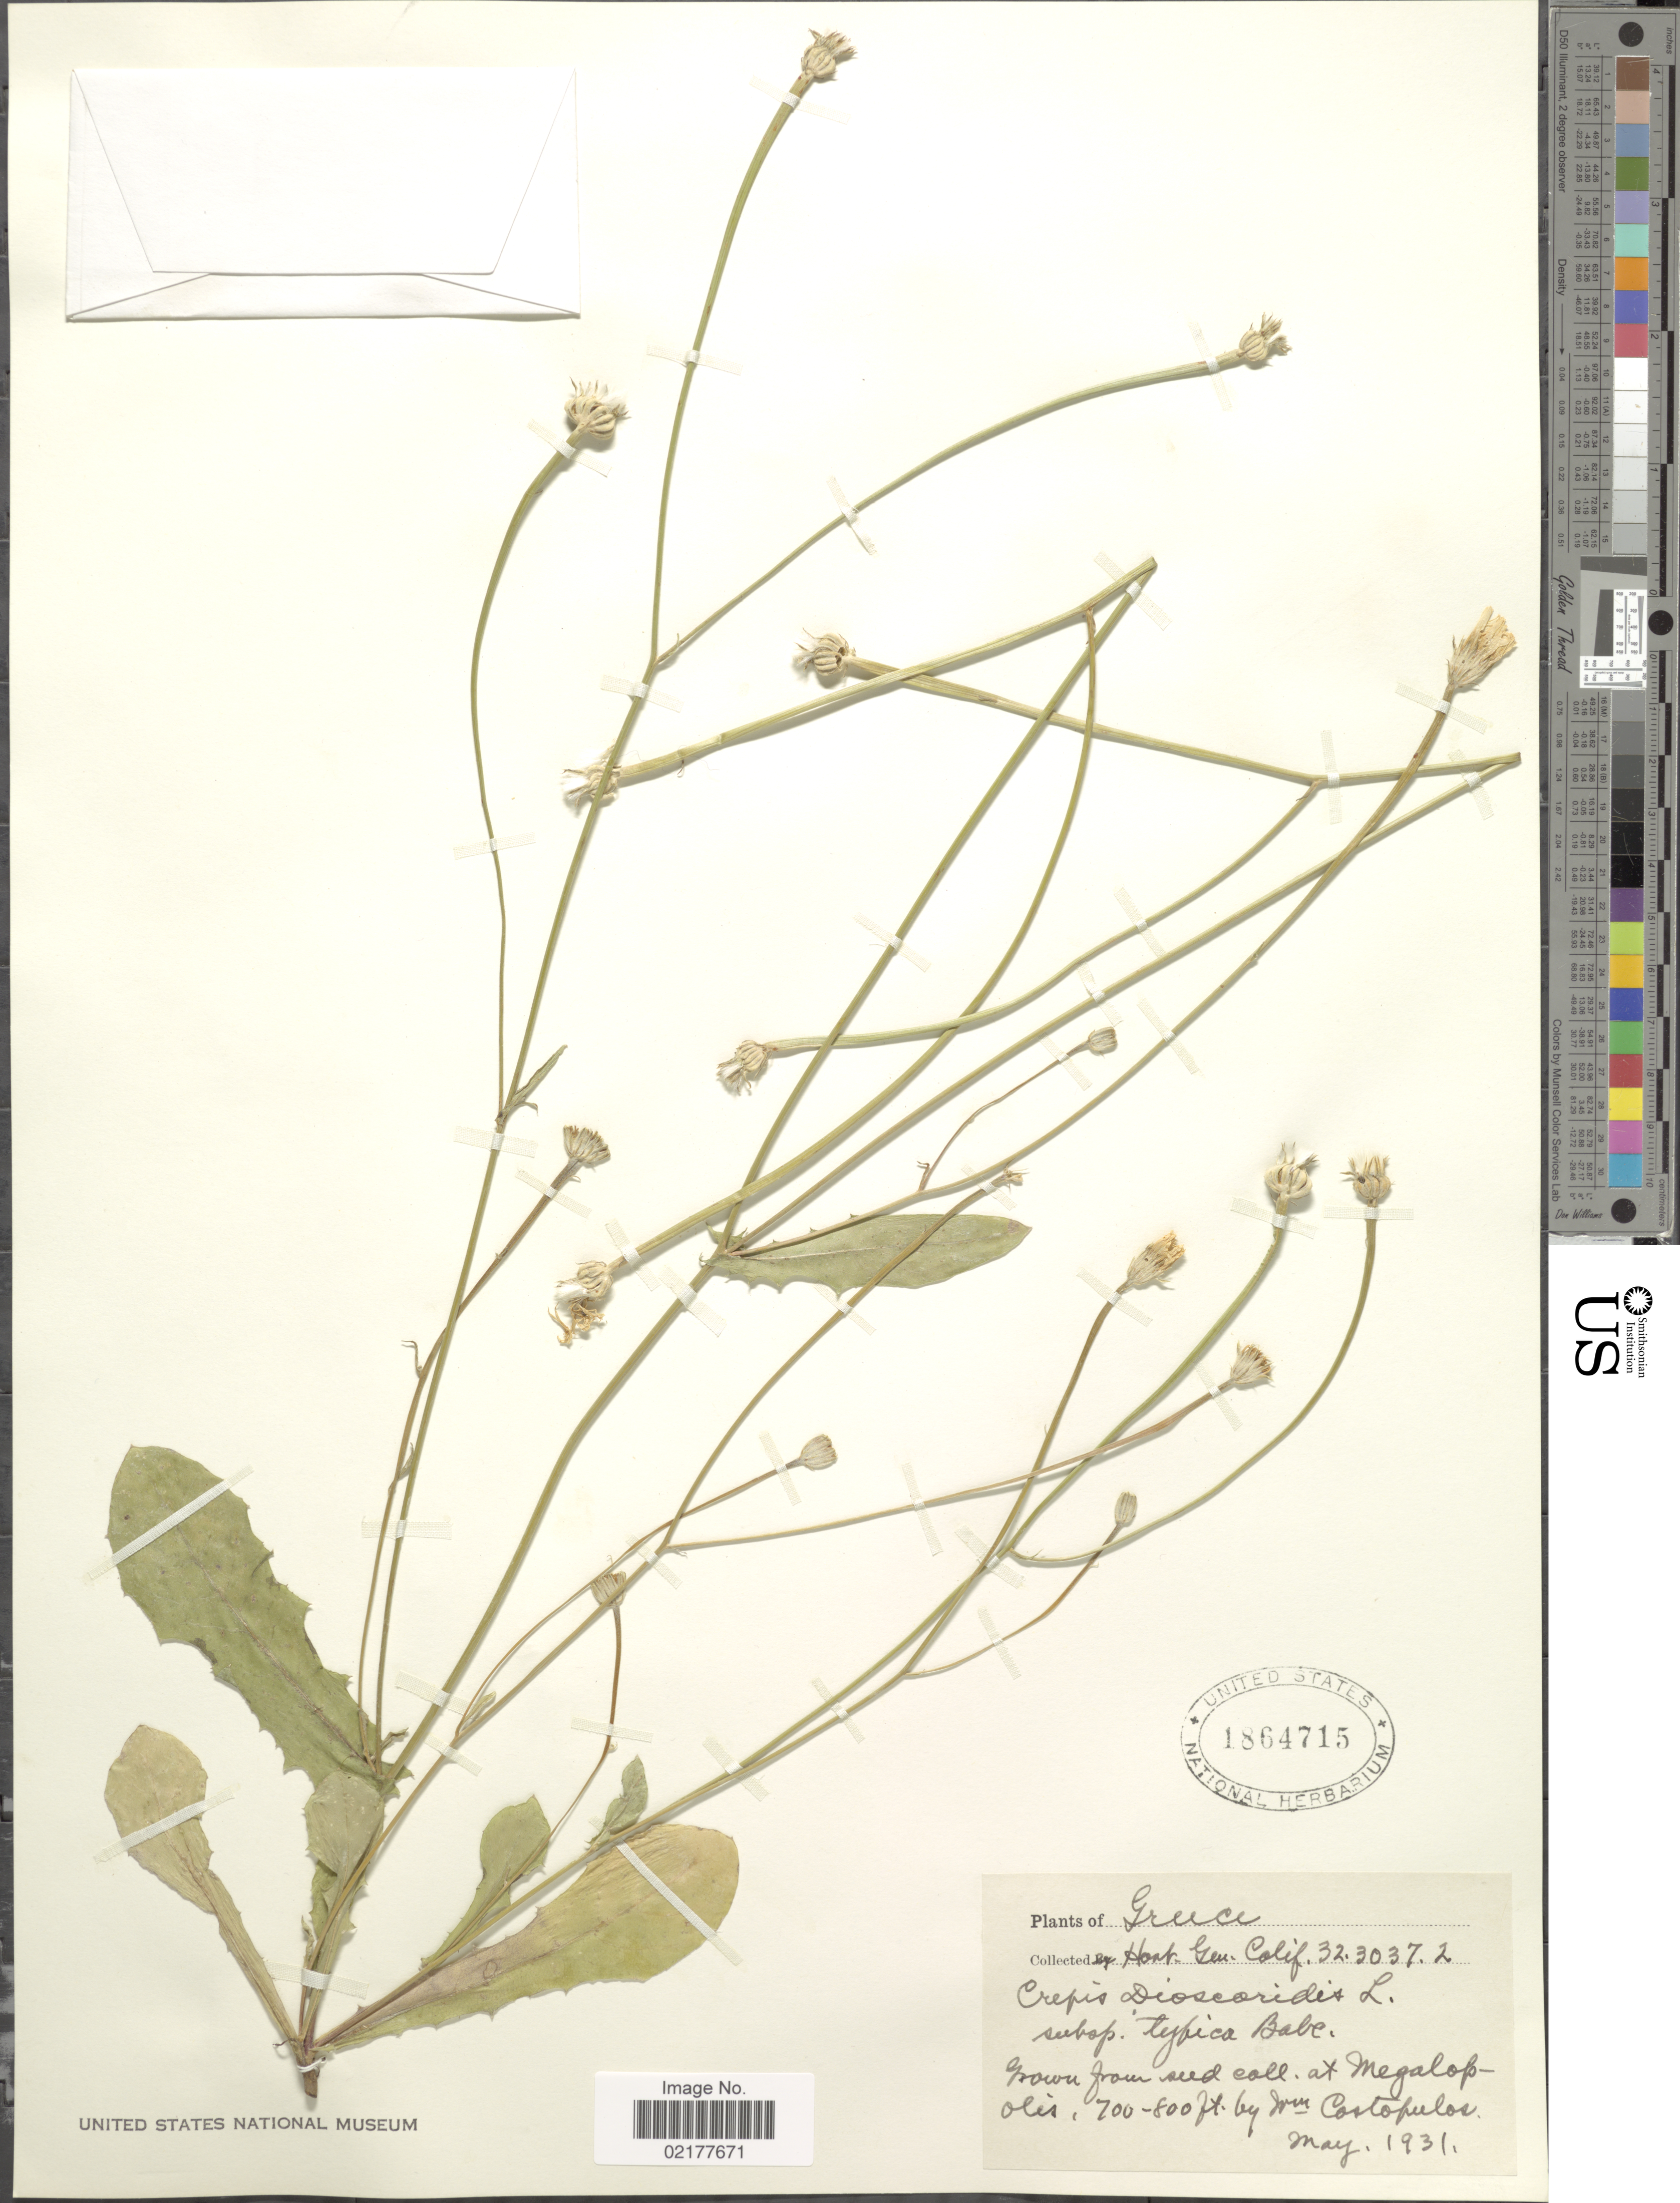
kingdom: Plantae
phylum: Tracheophyta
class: Magnoliopsida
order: Asterales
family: Asteraceae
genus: Crepis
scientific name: Crepis dioscoridis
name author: L.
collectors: Hort. Gen. Calif.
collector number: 3230372?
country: Greece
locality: Greece [unsure placement]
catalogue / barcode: US 1864715